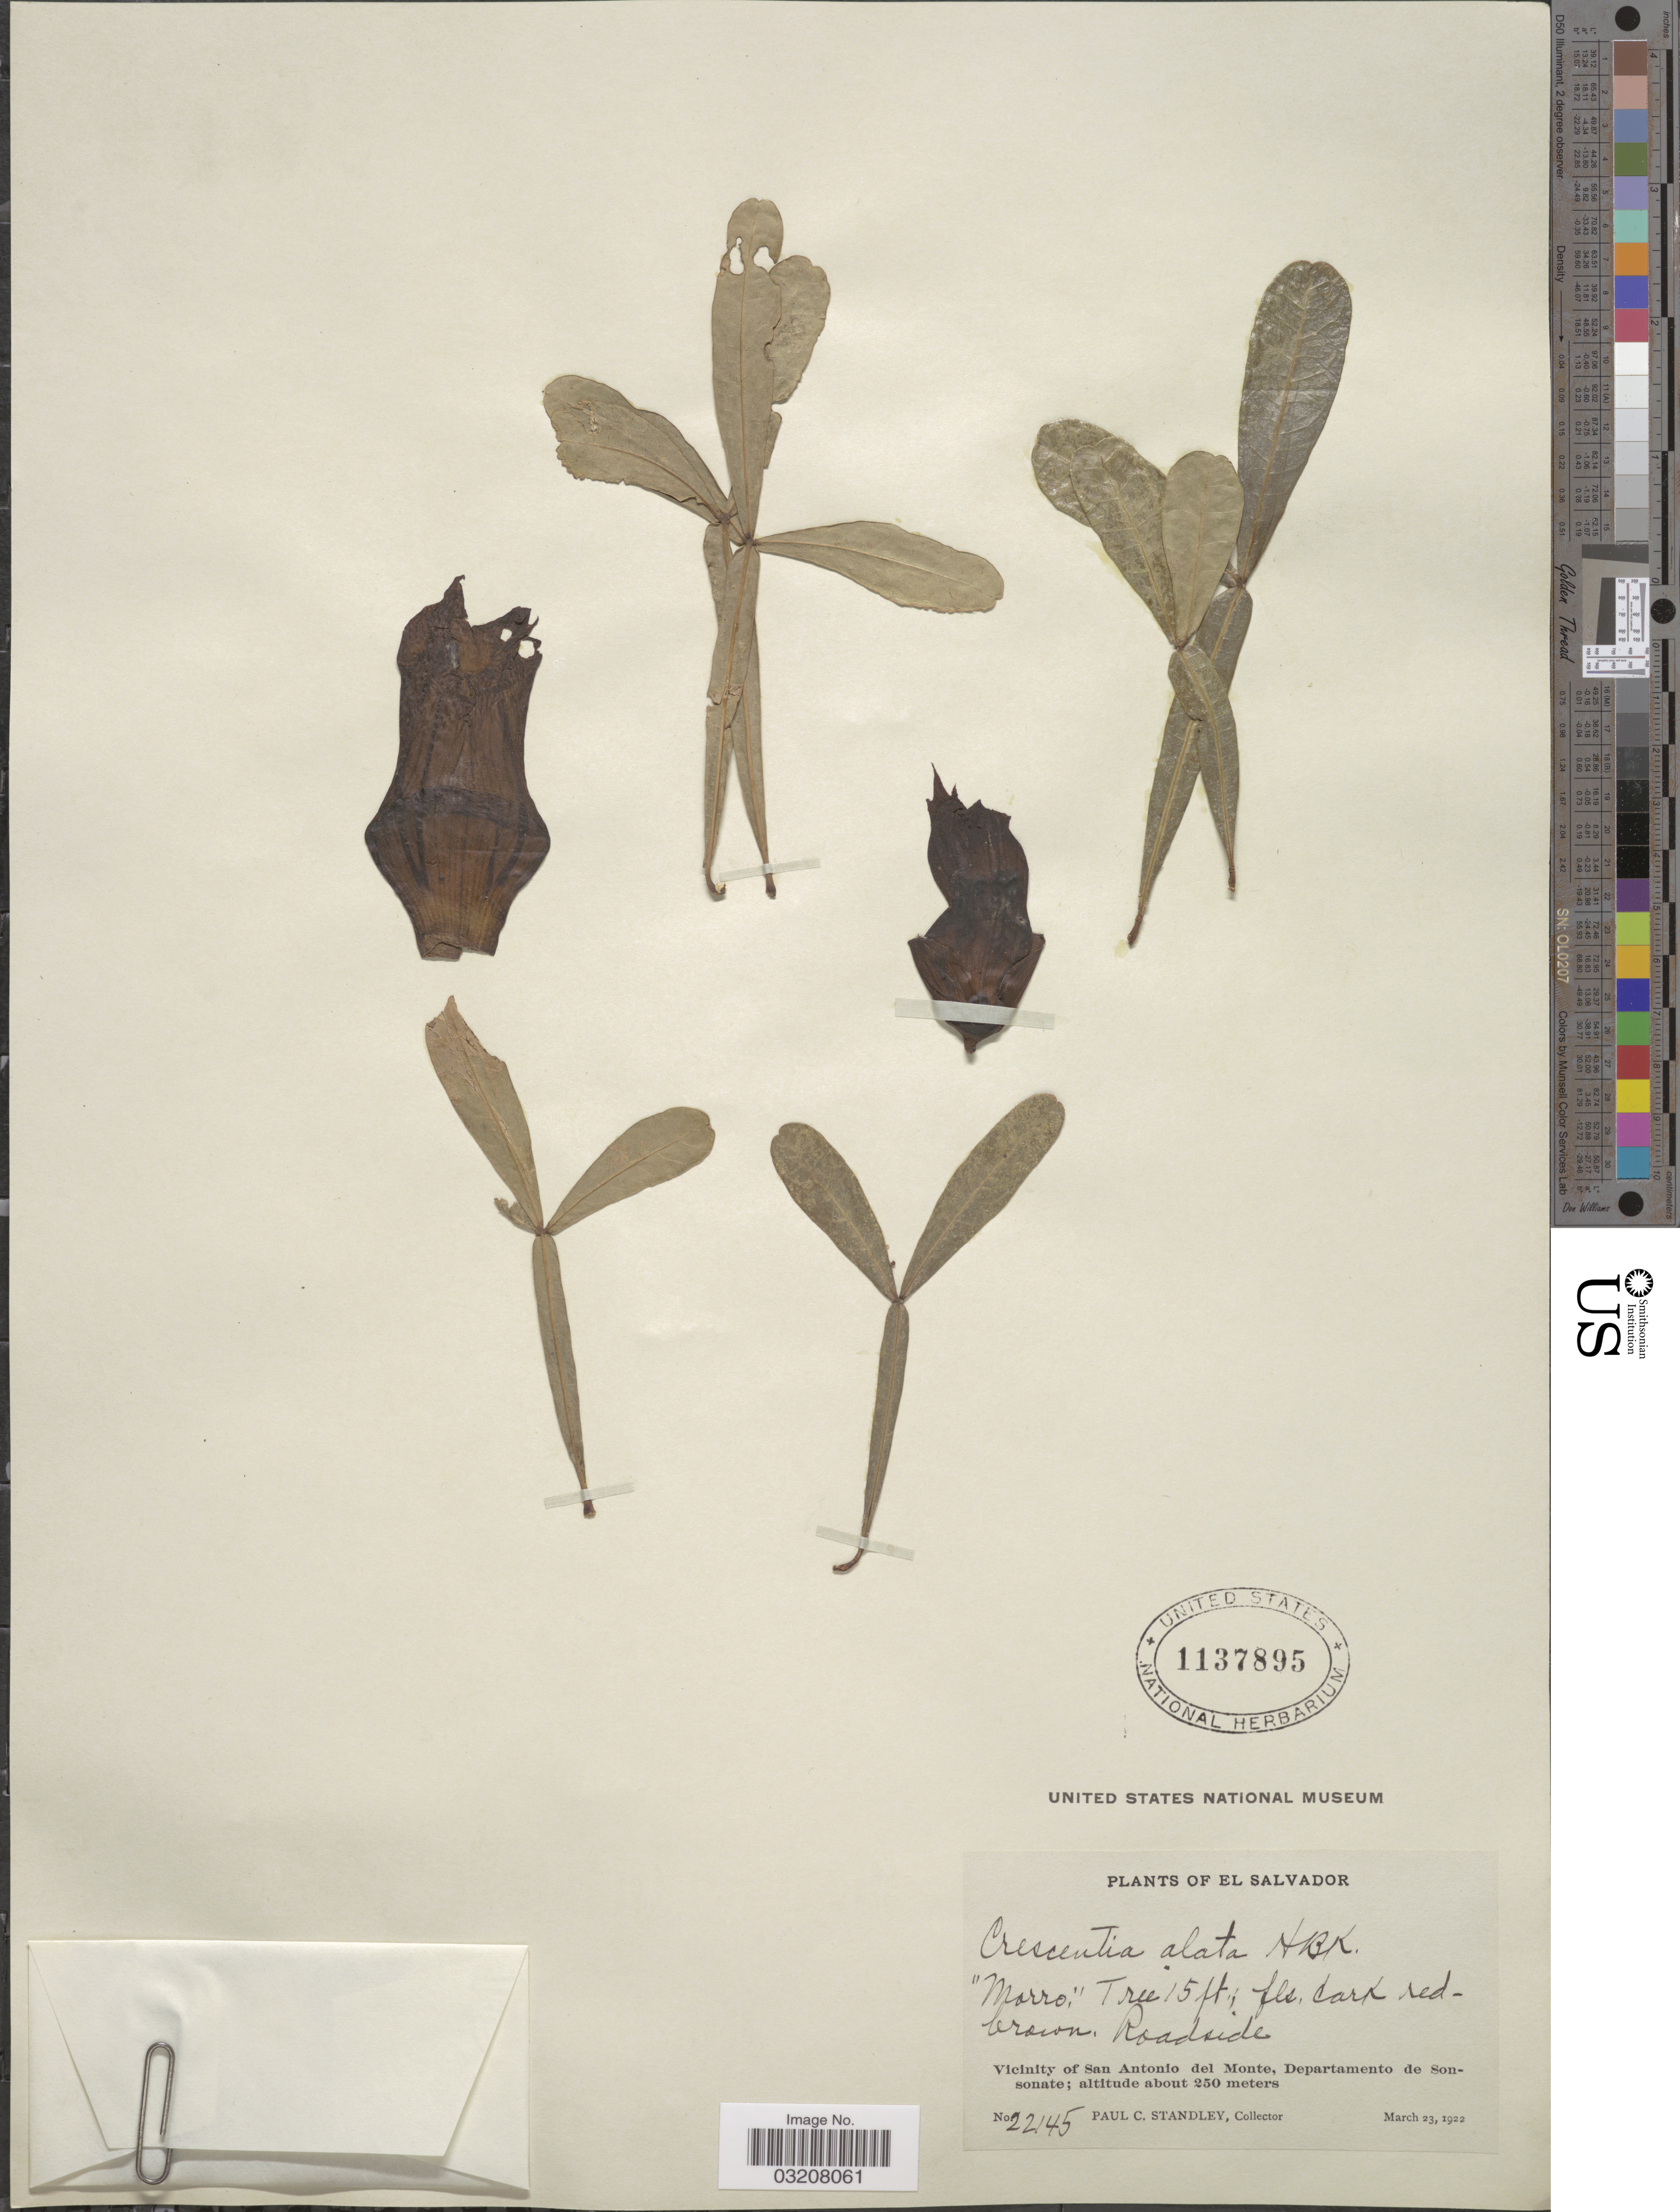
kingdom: Plantae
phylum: Tracheophyta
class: Magnoliopsida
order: Lamiales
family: Bignoniaceae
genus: Crescentia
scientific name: Crescentia alata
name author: Kunth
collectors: P. C. Standley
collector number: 22145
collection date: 1922-03-23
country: El Salvador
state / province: Sonsonate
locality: Vicinity of San Antonio del Monte, Departamento de Sonsonate.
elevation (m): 250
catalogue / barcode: US 1137895